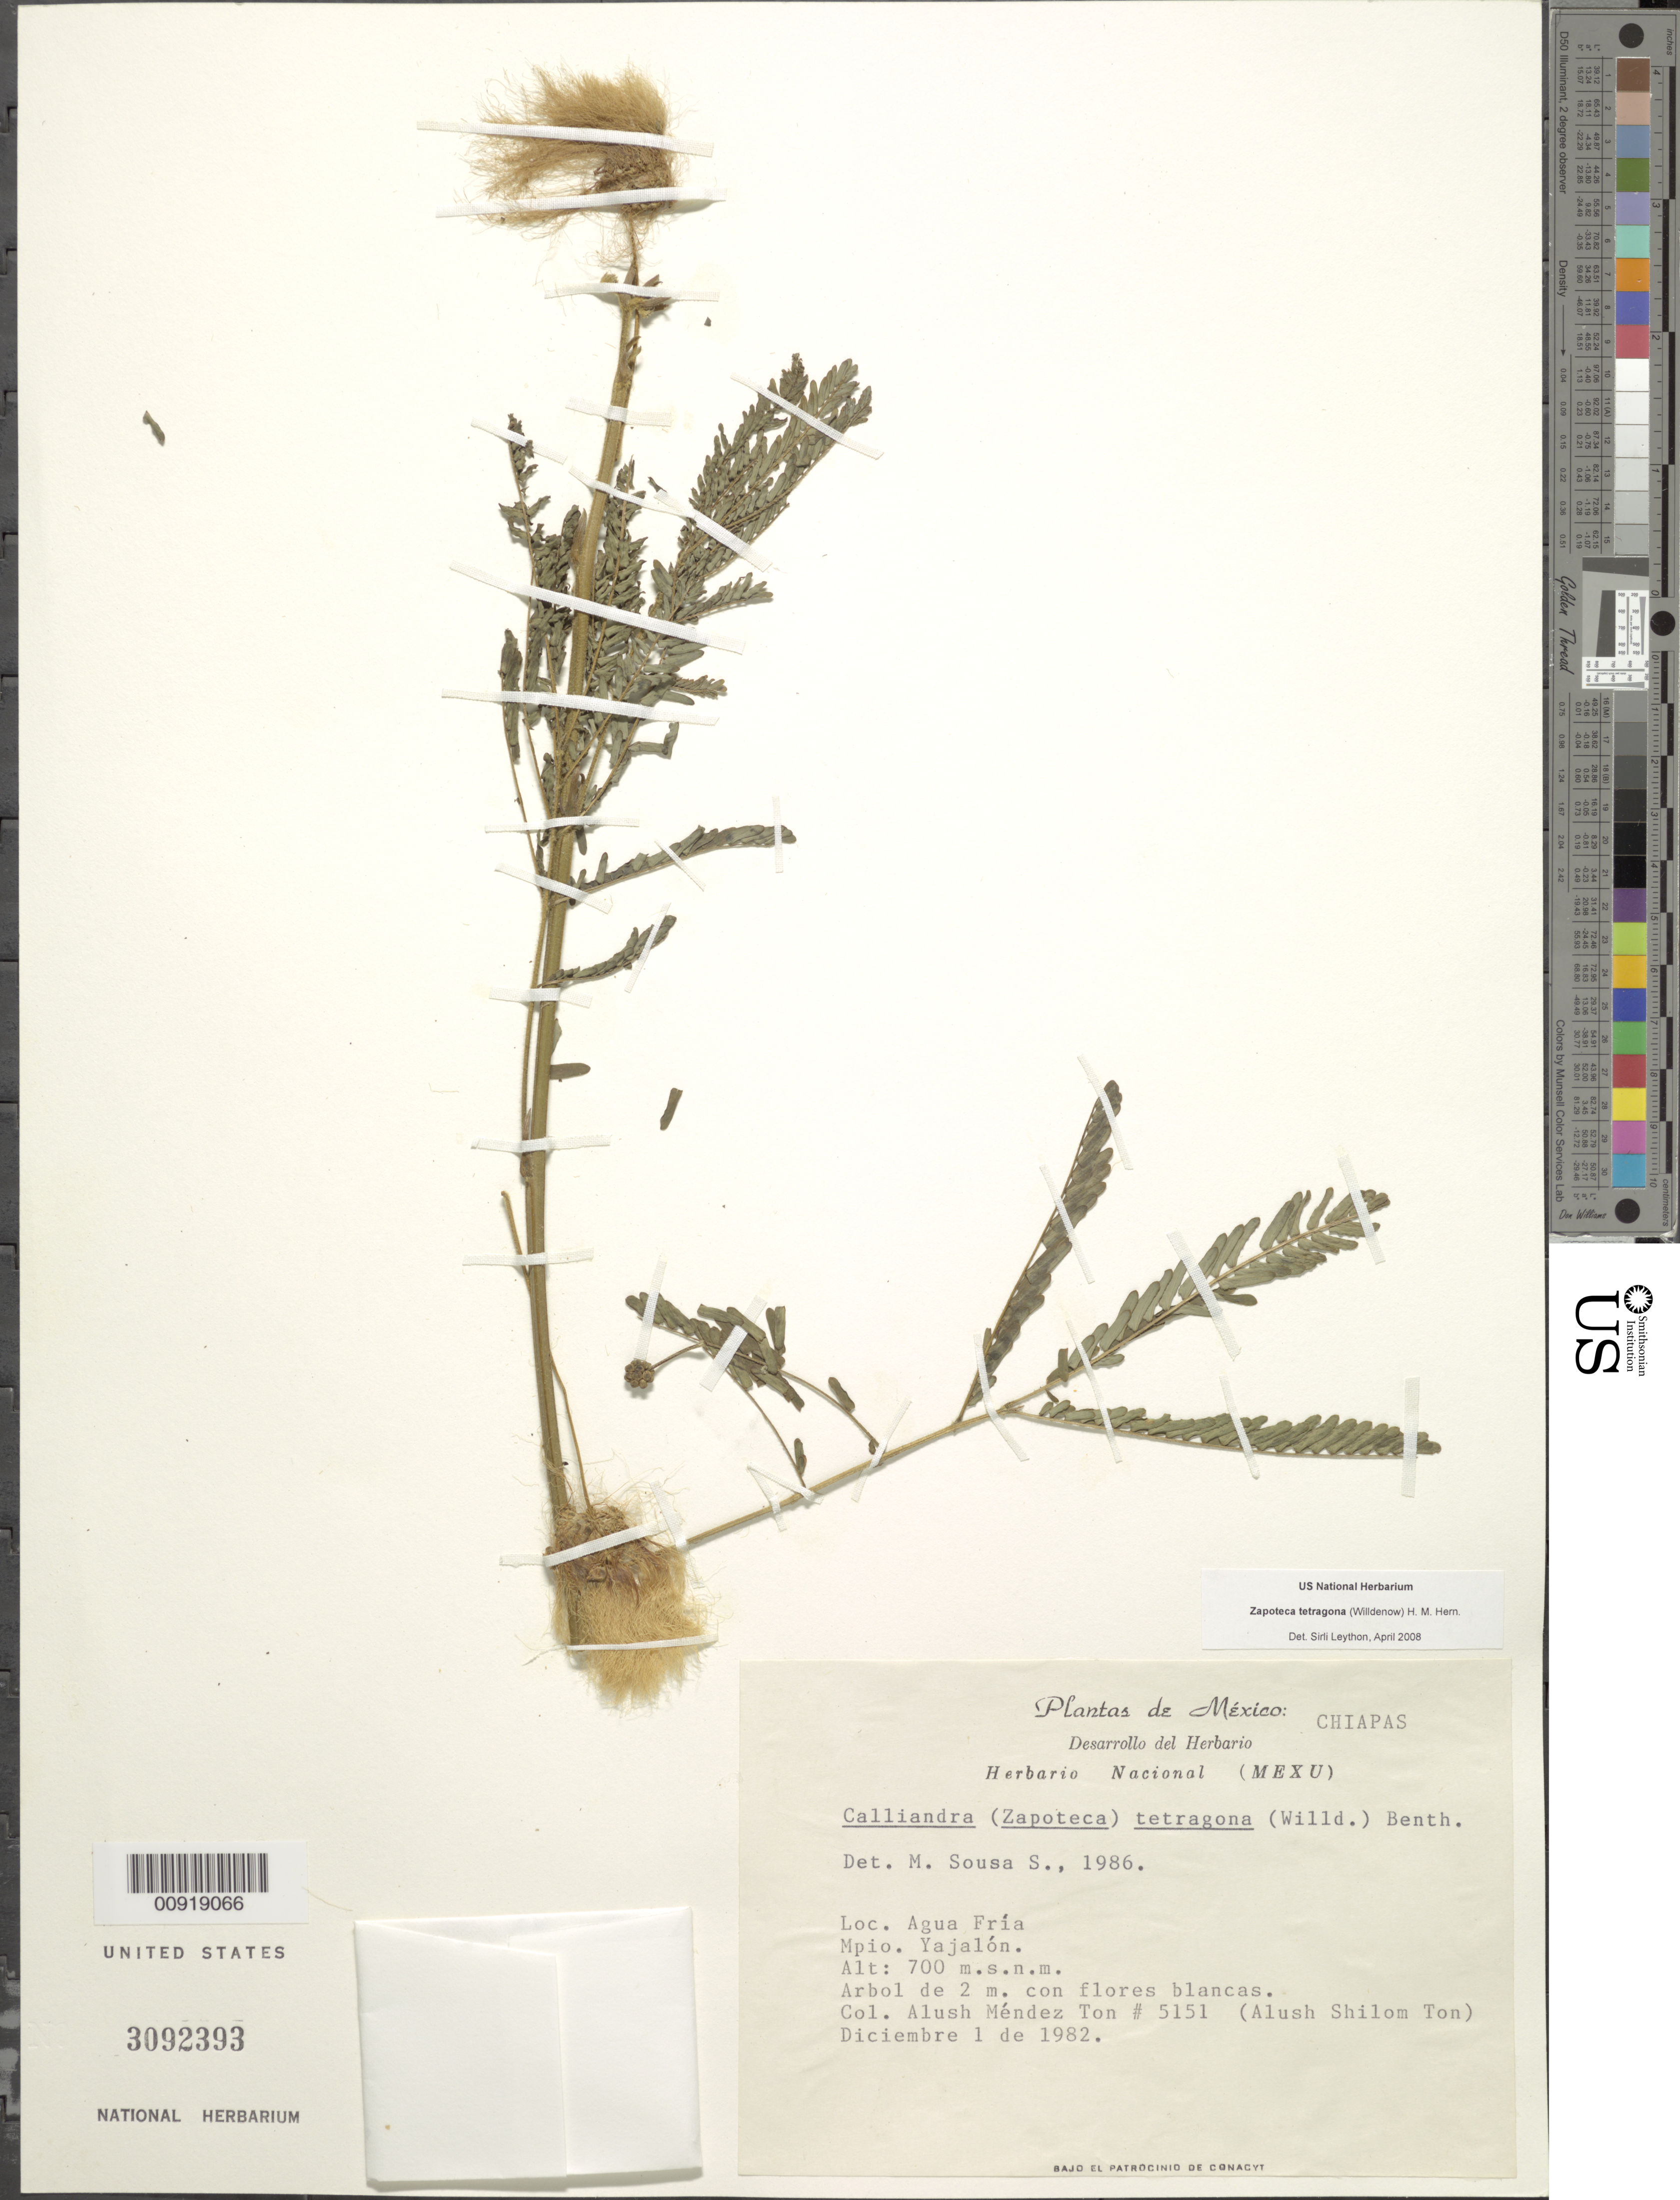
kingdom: Plantae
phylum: Tracheophyta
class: Magnoliopsida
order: Fabales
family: Fabaceae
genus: Zapoteca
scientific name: Zapoteca tetragona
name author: (Willd.) H.M. Hern.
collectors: A. Méndez Ton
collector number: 5151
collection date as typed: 01 Dec 1982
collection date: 1982-12-01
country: Mexico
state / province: Chiapas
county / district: Yajalón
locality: Agua Fría, Mpio. Yajalón, Chiapas.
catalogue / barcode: US 3092393